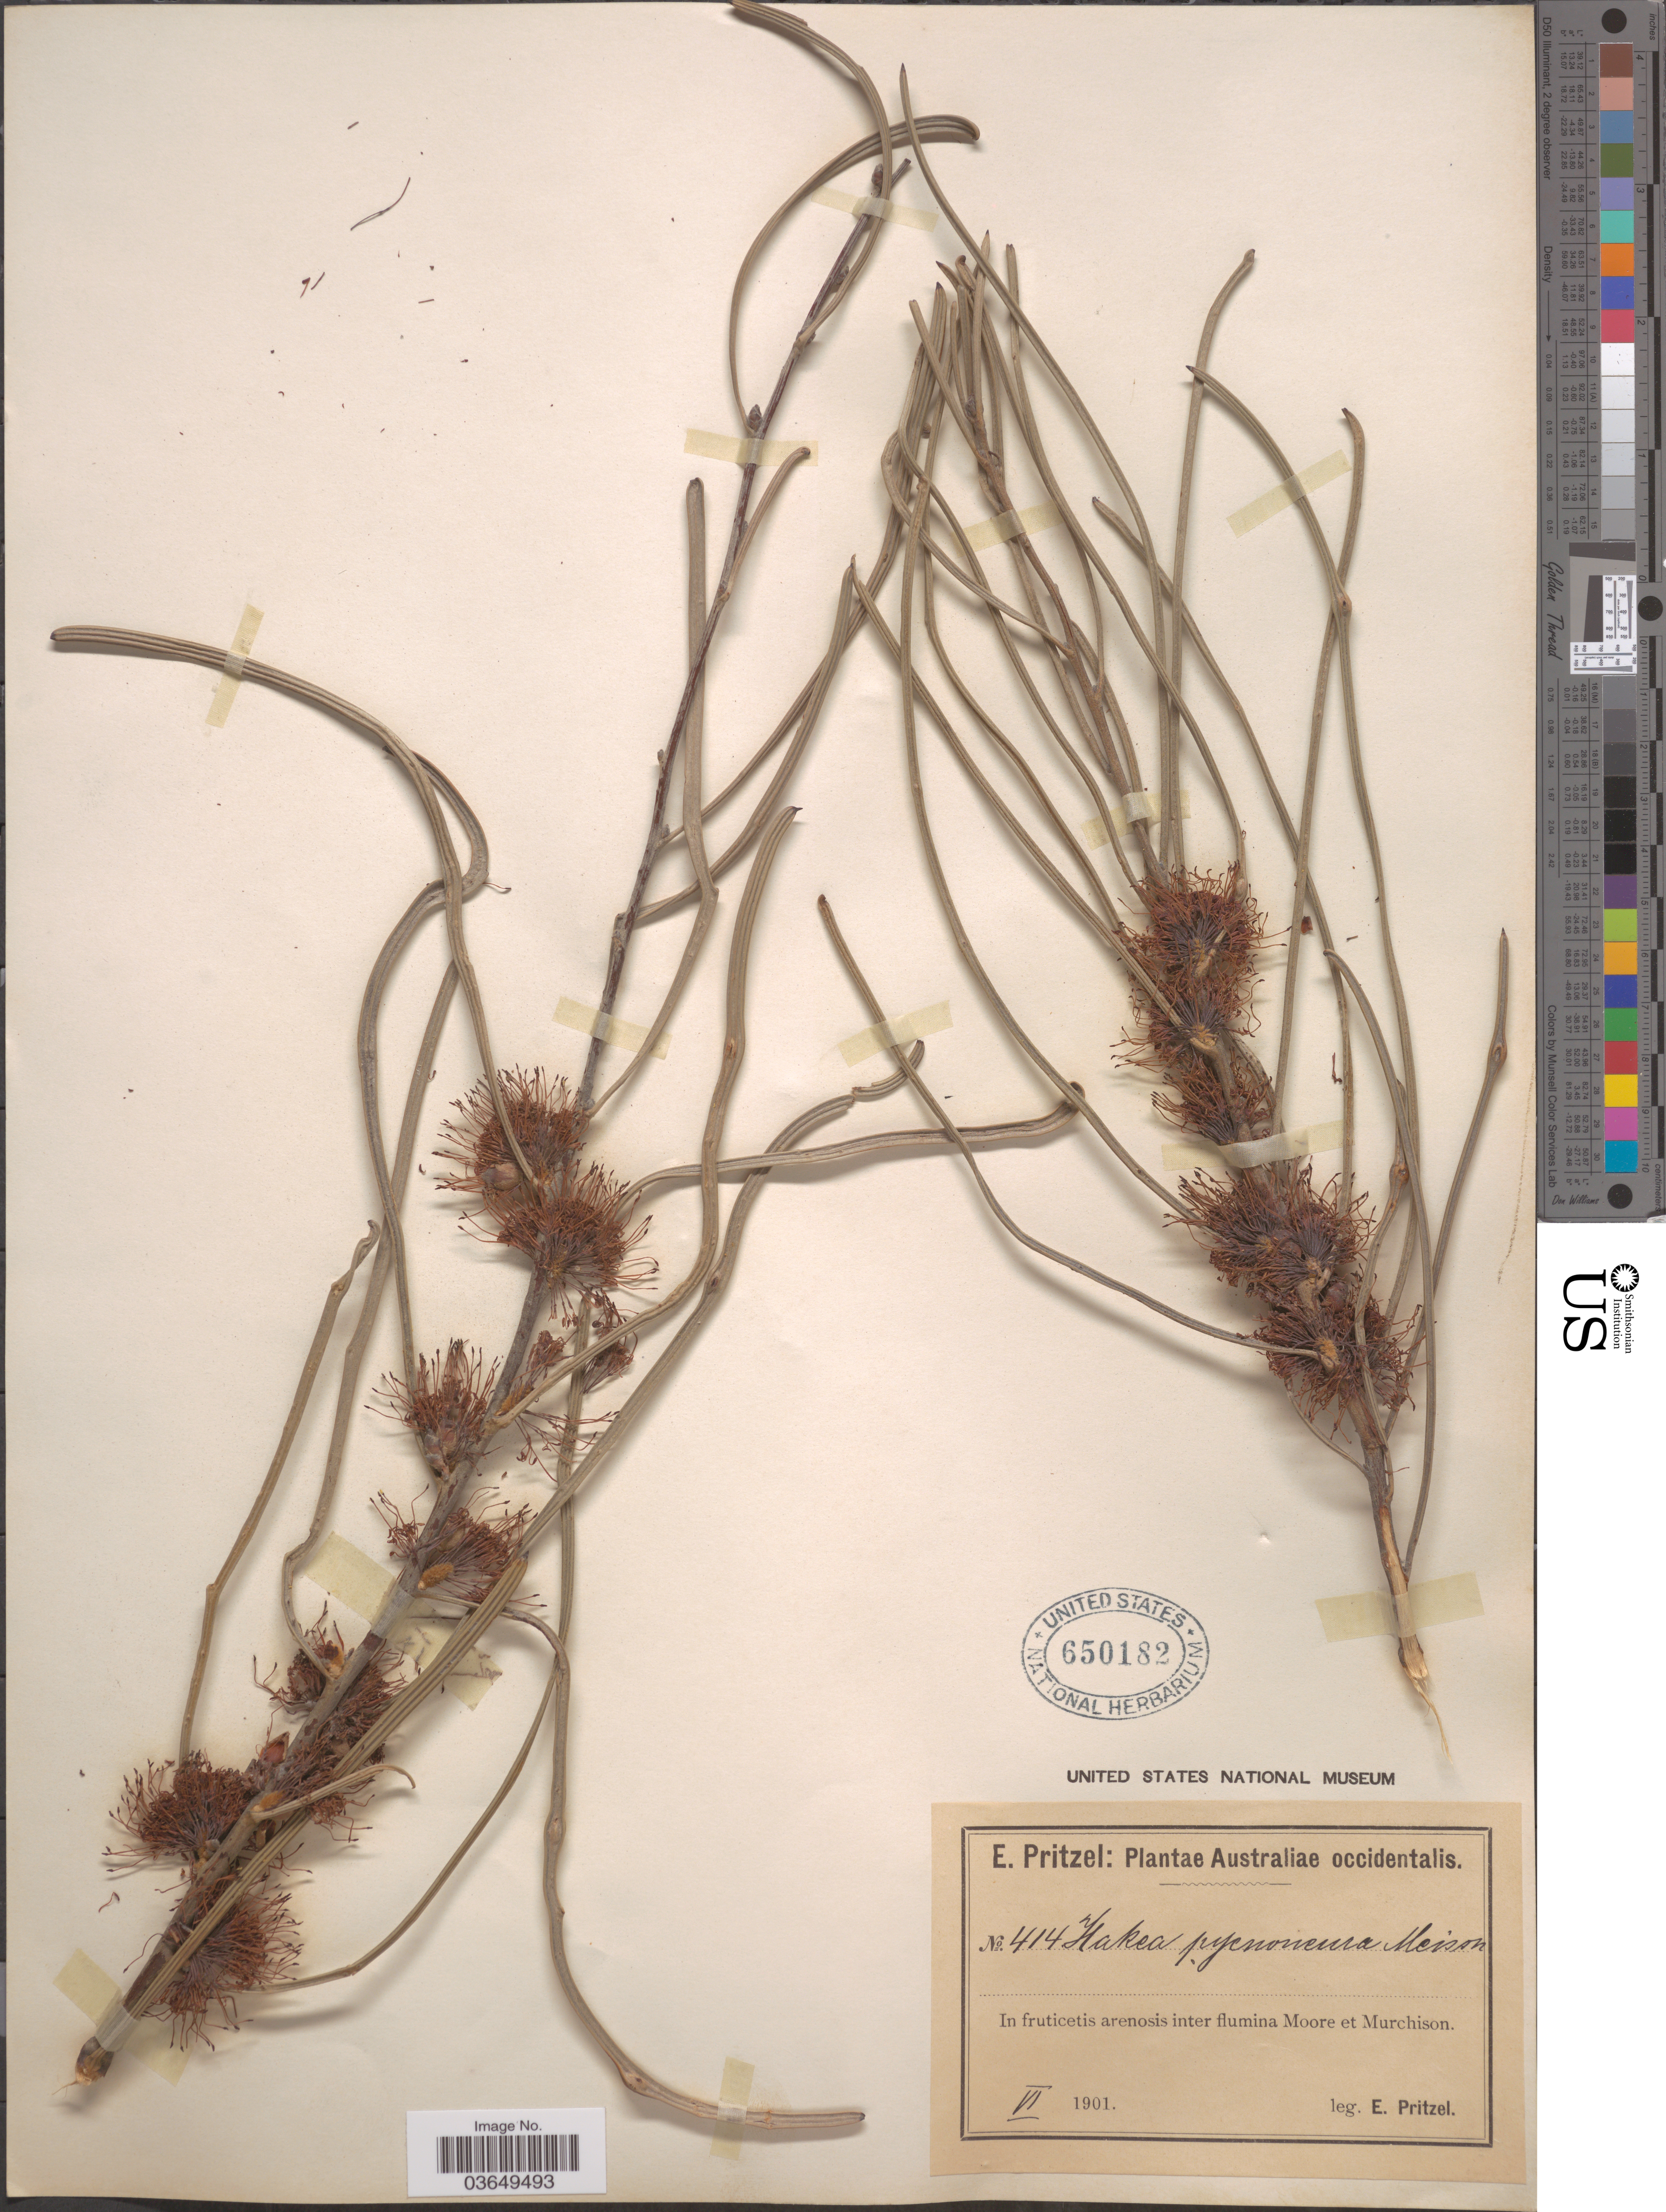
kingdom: Plantae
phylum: Tracheophyta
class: Magnoliopsida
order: Proteales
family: Proteaceae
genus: Hakea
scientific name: Hakea pycnoneura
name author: Meisn.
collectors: E. G. Pritzel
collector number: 414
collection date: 1901-06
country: Australia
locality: Australiae occidentalis. In fruticetis arenosis inter flumina Moore et Murchison.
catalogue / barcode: US 650182